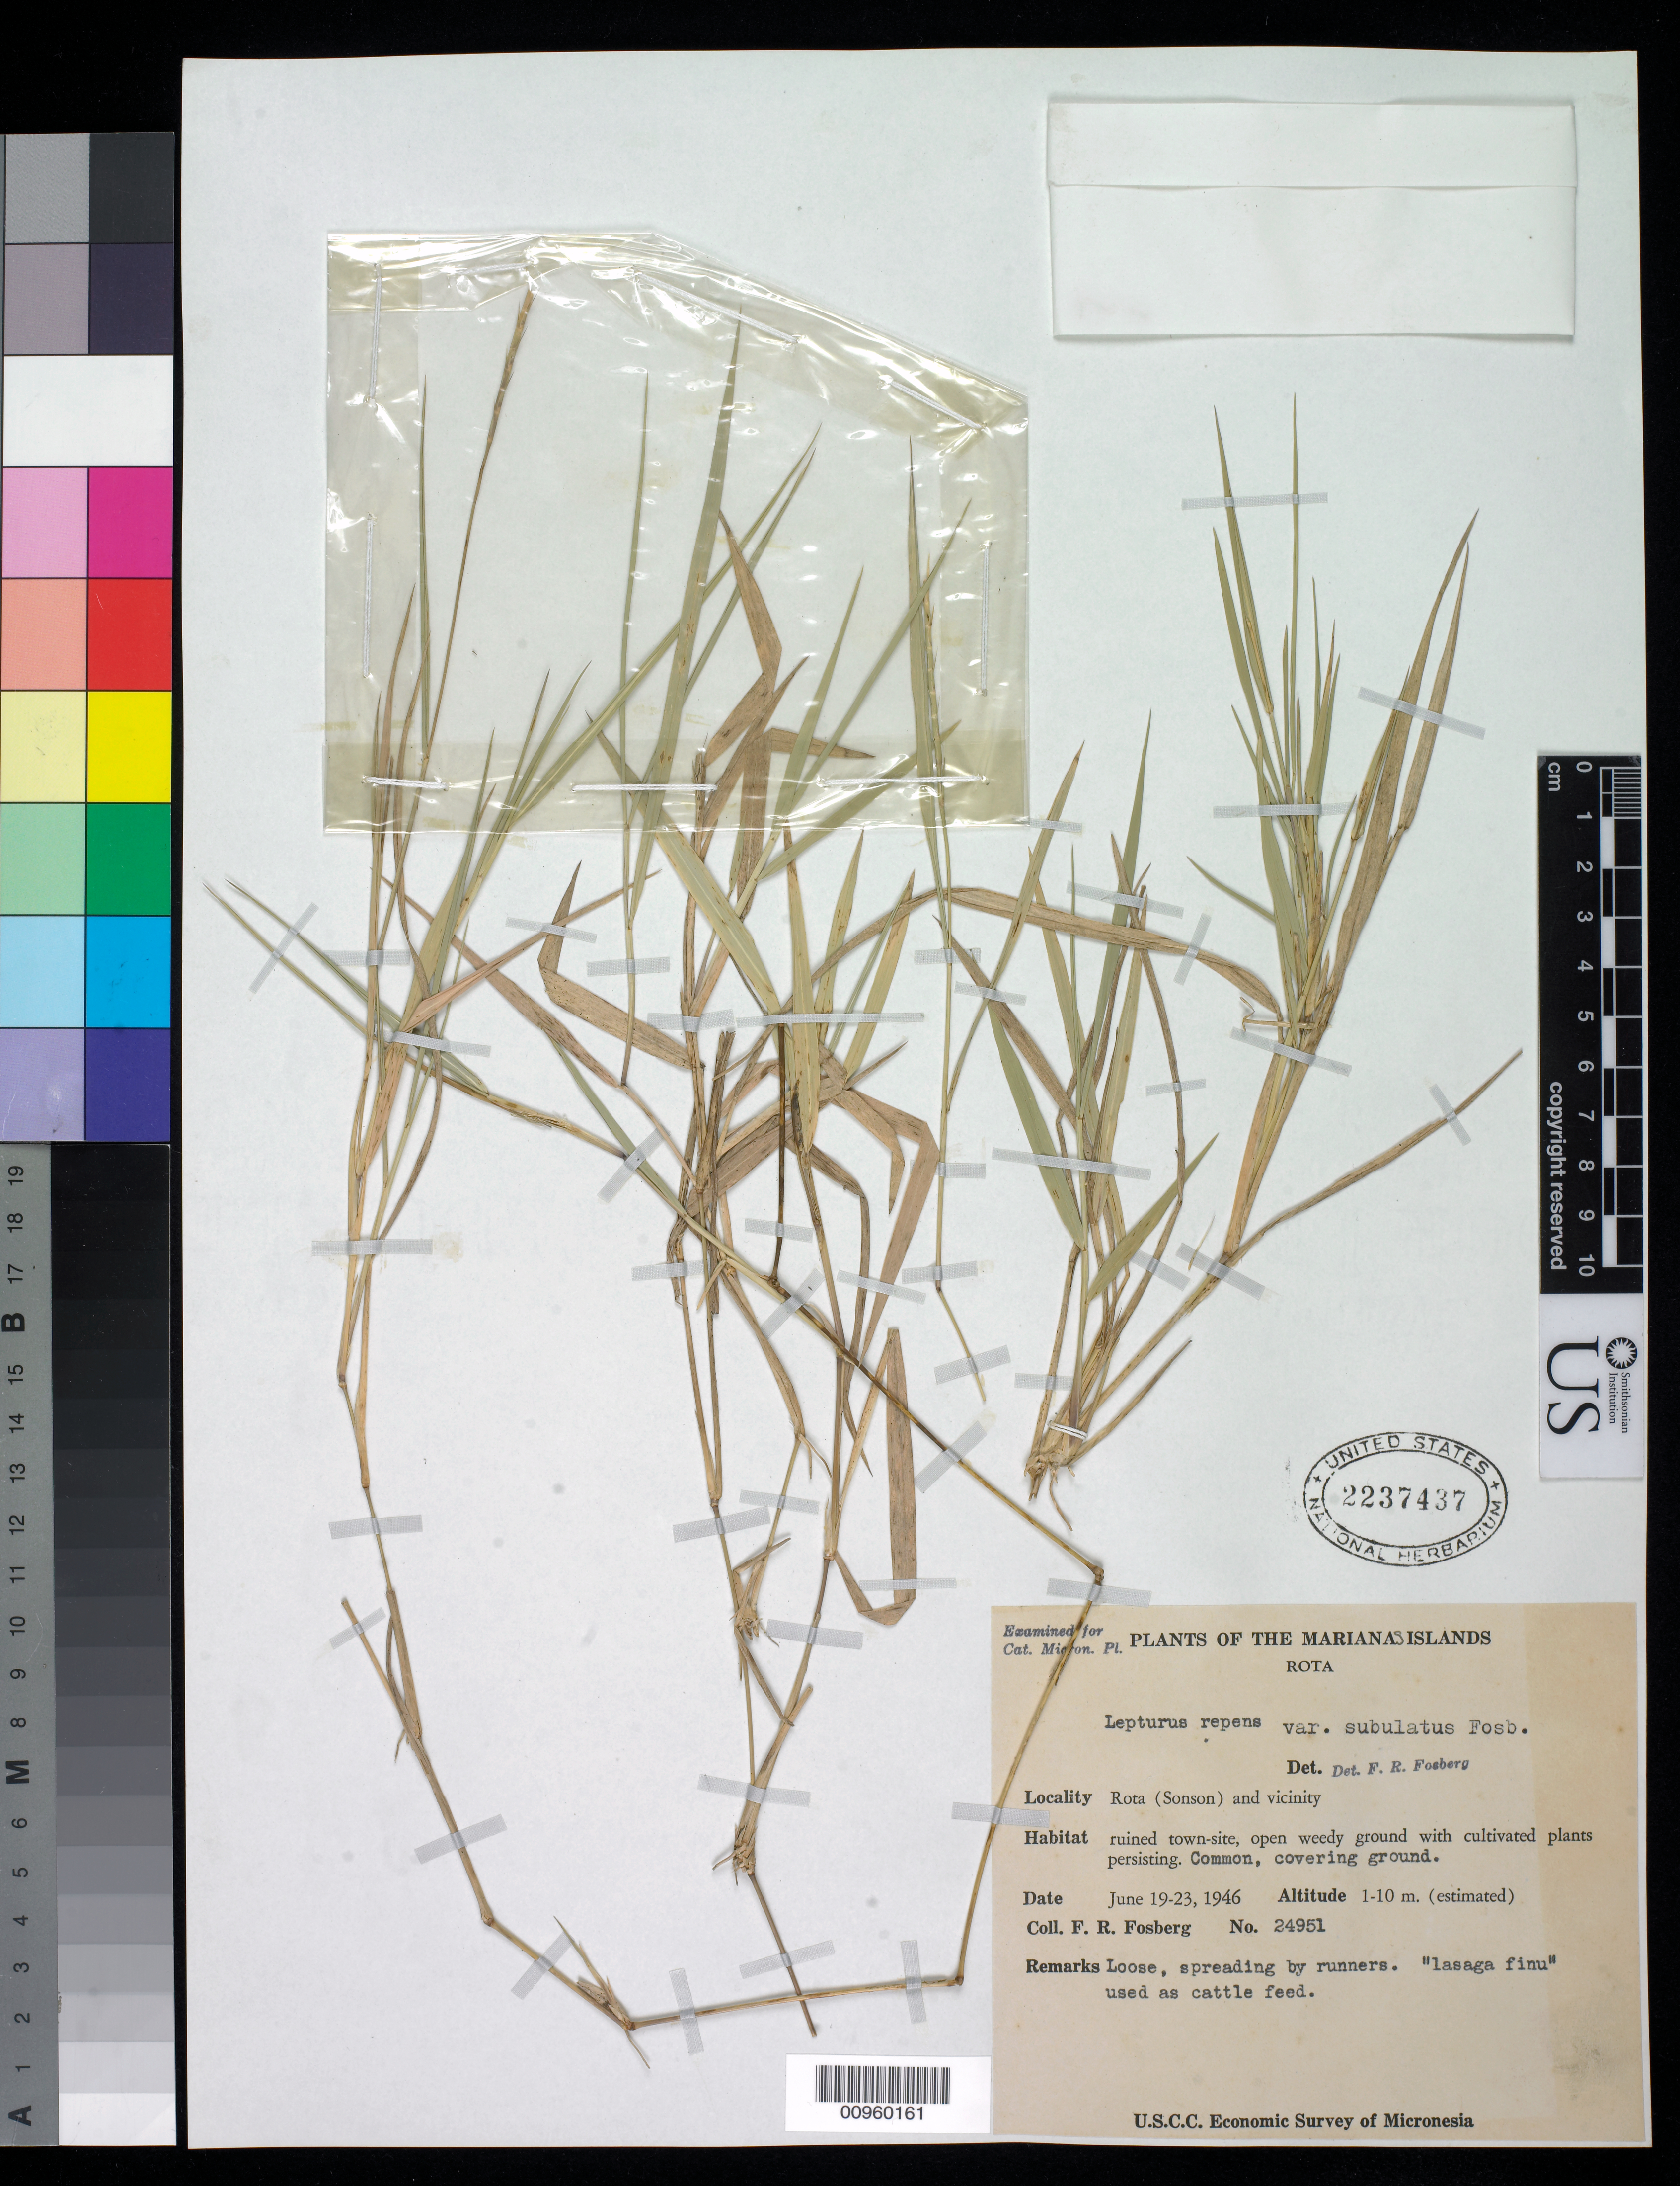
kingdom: Plantae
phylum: Tracheophyta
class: Liliopsida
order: Poales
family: Poaceae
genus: Lepturus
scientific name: Lepturus repens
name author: (J.R. Forst.) R. Br.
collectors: F. R. Fosberg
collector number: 24951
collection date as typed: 19 Jun 1946 to 23 Jun 1946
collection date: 1946-06-19/1946-06-23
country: Northern Mariana Islands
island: Rota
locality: Rota and vicinity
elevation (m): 1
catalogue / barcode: US 2237437